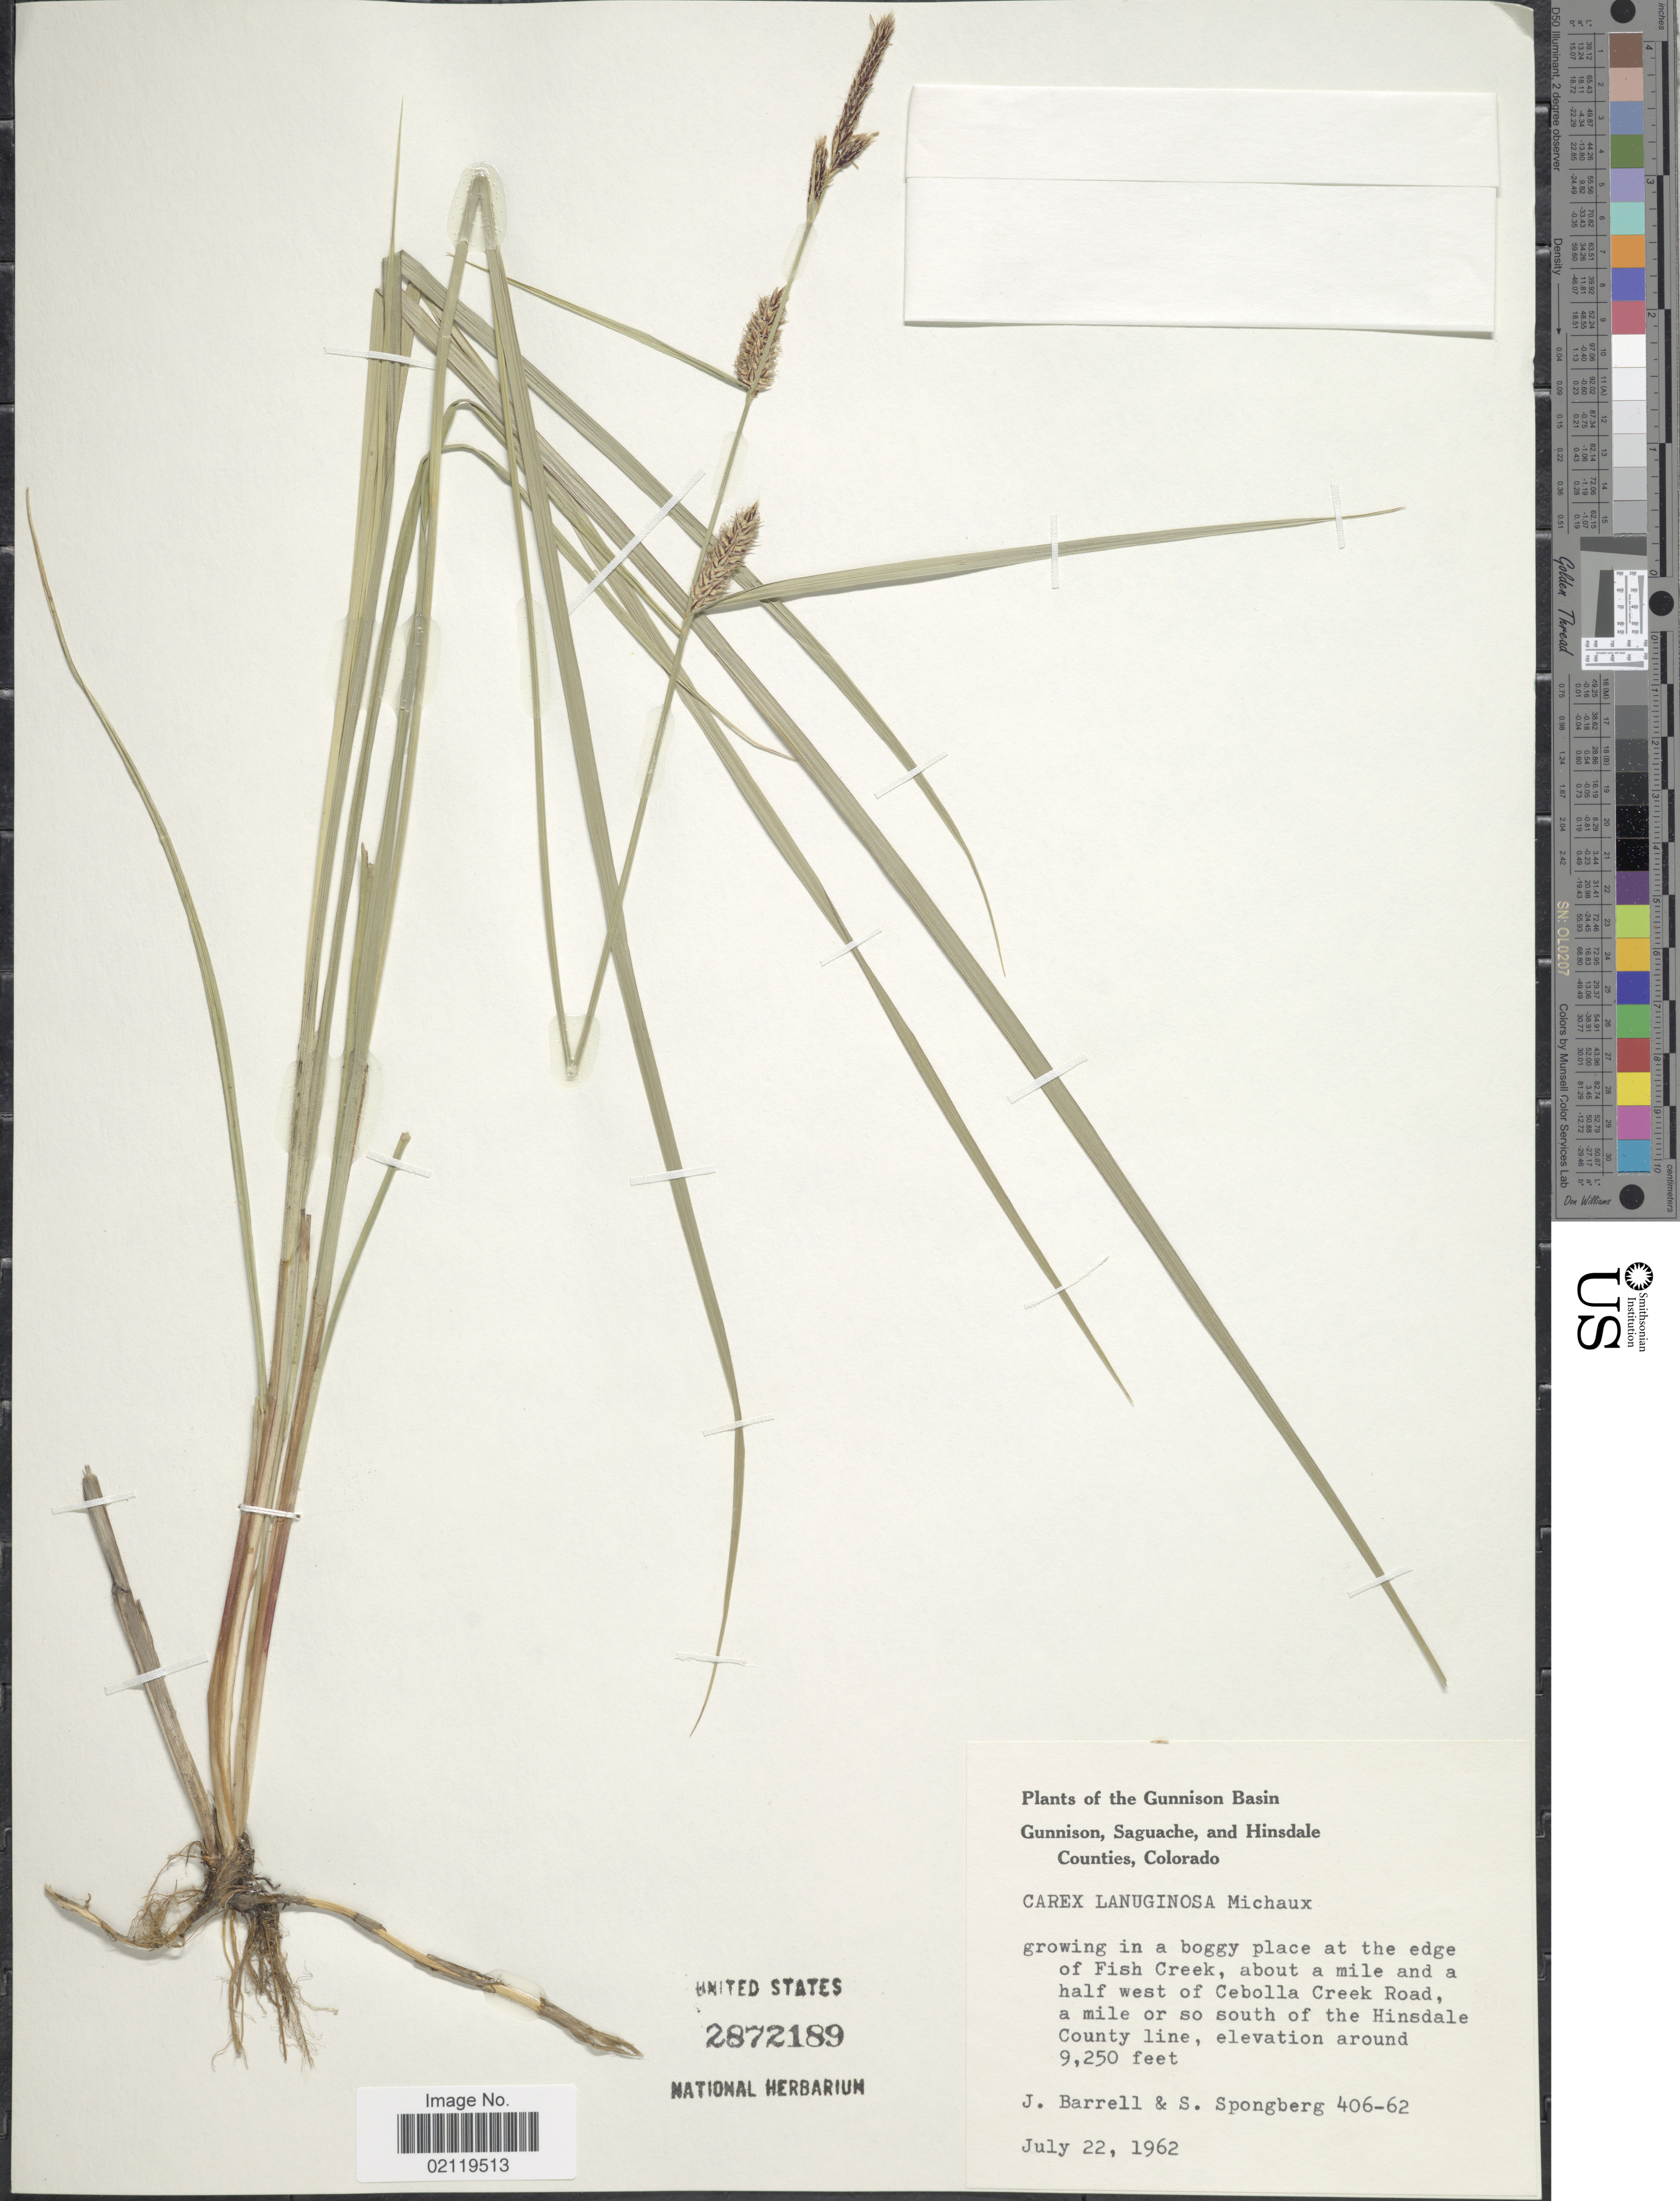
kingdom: Plantae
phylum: Tracheophyta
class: Liliopsida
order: Poales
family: Cyperaceae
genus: Carex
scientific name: Carex pellita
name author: Muhl. ex Willd.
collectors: J. Barrell & S. A.Spongberg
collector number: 406-62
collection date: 1962-07-22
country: United States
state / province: Colorado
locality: Gunnison Basin. Growing in a boggy place at the edge of Fish Creek, about a mile and a half west of Cebolla Creek Road, a mile or so south of the Hinsdale County line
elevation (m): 2819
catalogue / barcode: US 2872189